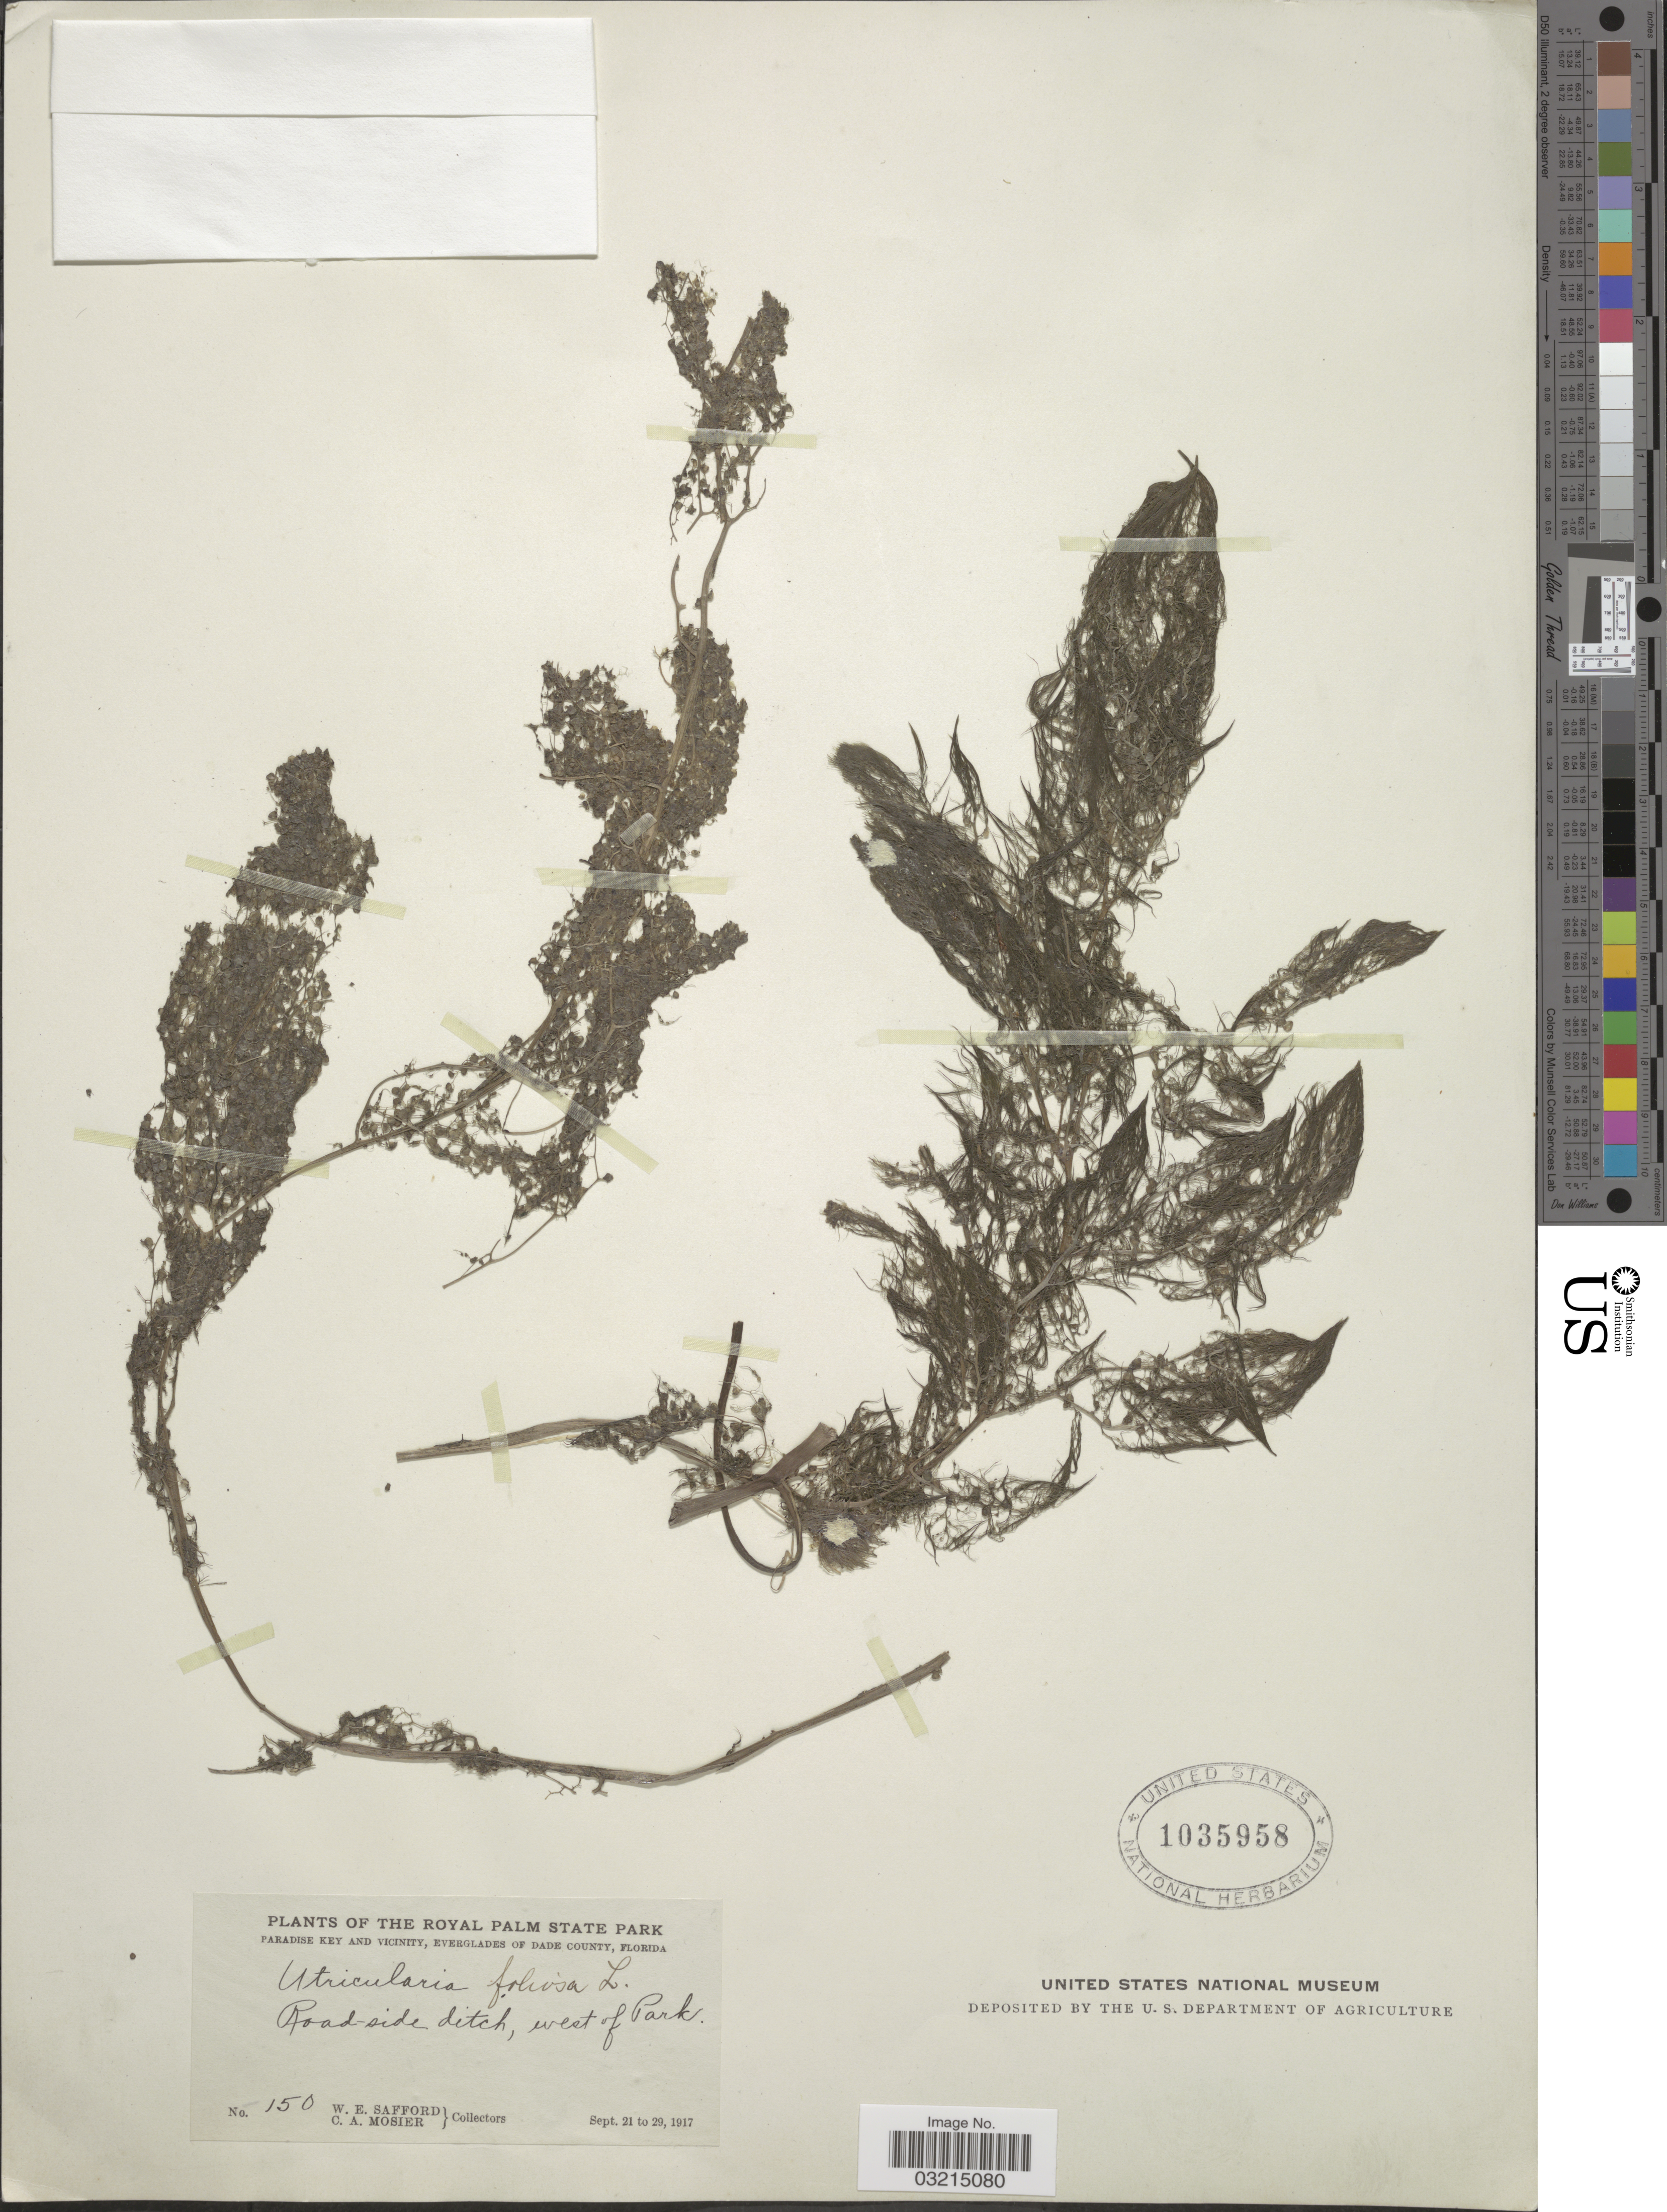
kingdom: Plantae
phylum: Tracheophyta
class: Magnoliopsida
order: Lamiales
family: Lentibulariaceae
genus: Utricularia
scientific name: Utricularia foliosa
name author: L.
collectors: W. E. Safford & C. A. Mosier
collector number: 150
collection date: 1917-09-21/1917-09-29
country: United States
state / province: Florida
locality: The Royal Palm State Park. Paradise Key and vicinity, Everglades of Dade County. Roadside ditch, west of Park.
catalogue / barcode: US 1035958